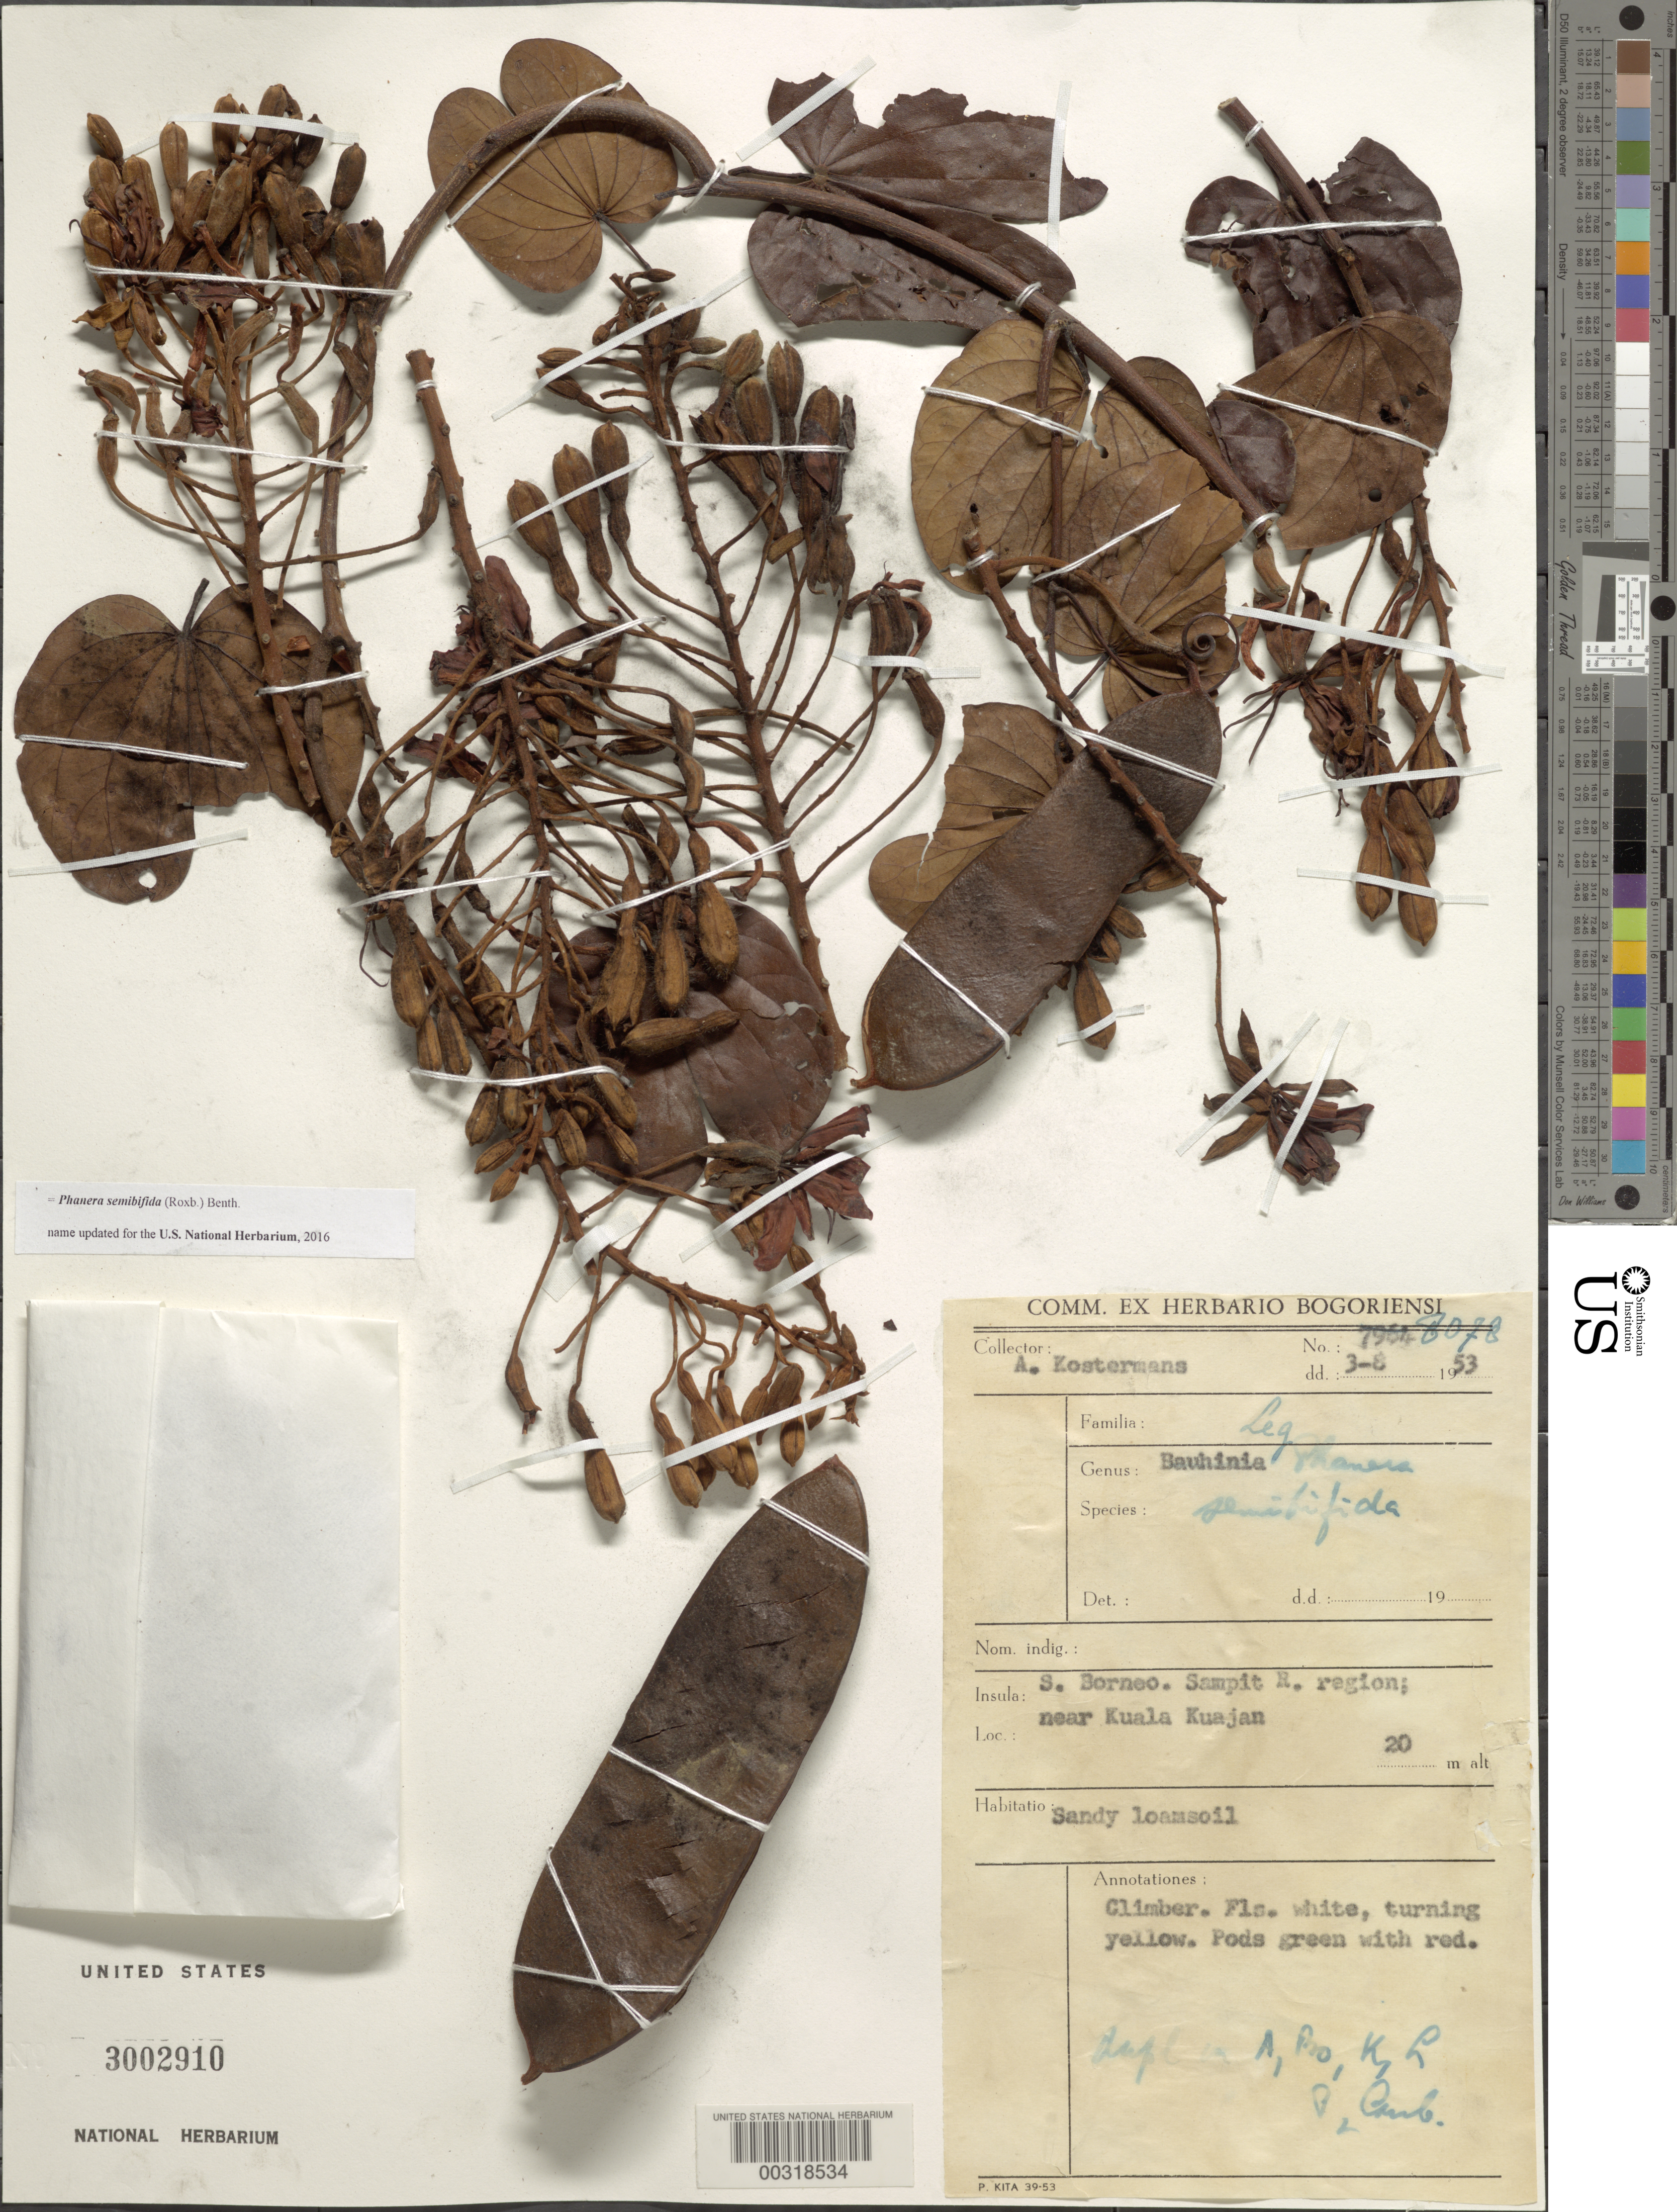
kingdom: Plantae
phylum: Tracheophyta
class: Magnoliopsida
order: Fabales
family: Fabaceae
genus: Phanera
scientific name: Phanera semibifida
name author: (Roxb.) Benth.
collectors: A. J. G. Kostermans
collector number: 7964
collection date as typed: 03 Aug 1953 or 08 Mar 1953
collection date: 1953-03-08 or 1953-08-03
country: Indonesia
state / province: Kalimantan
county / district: Kalimantan Tengah (?)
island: Borneo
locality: Sampit river region; near kuala kuajan; s borneo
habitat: Sandy loamsoil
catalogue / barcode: US 3002910